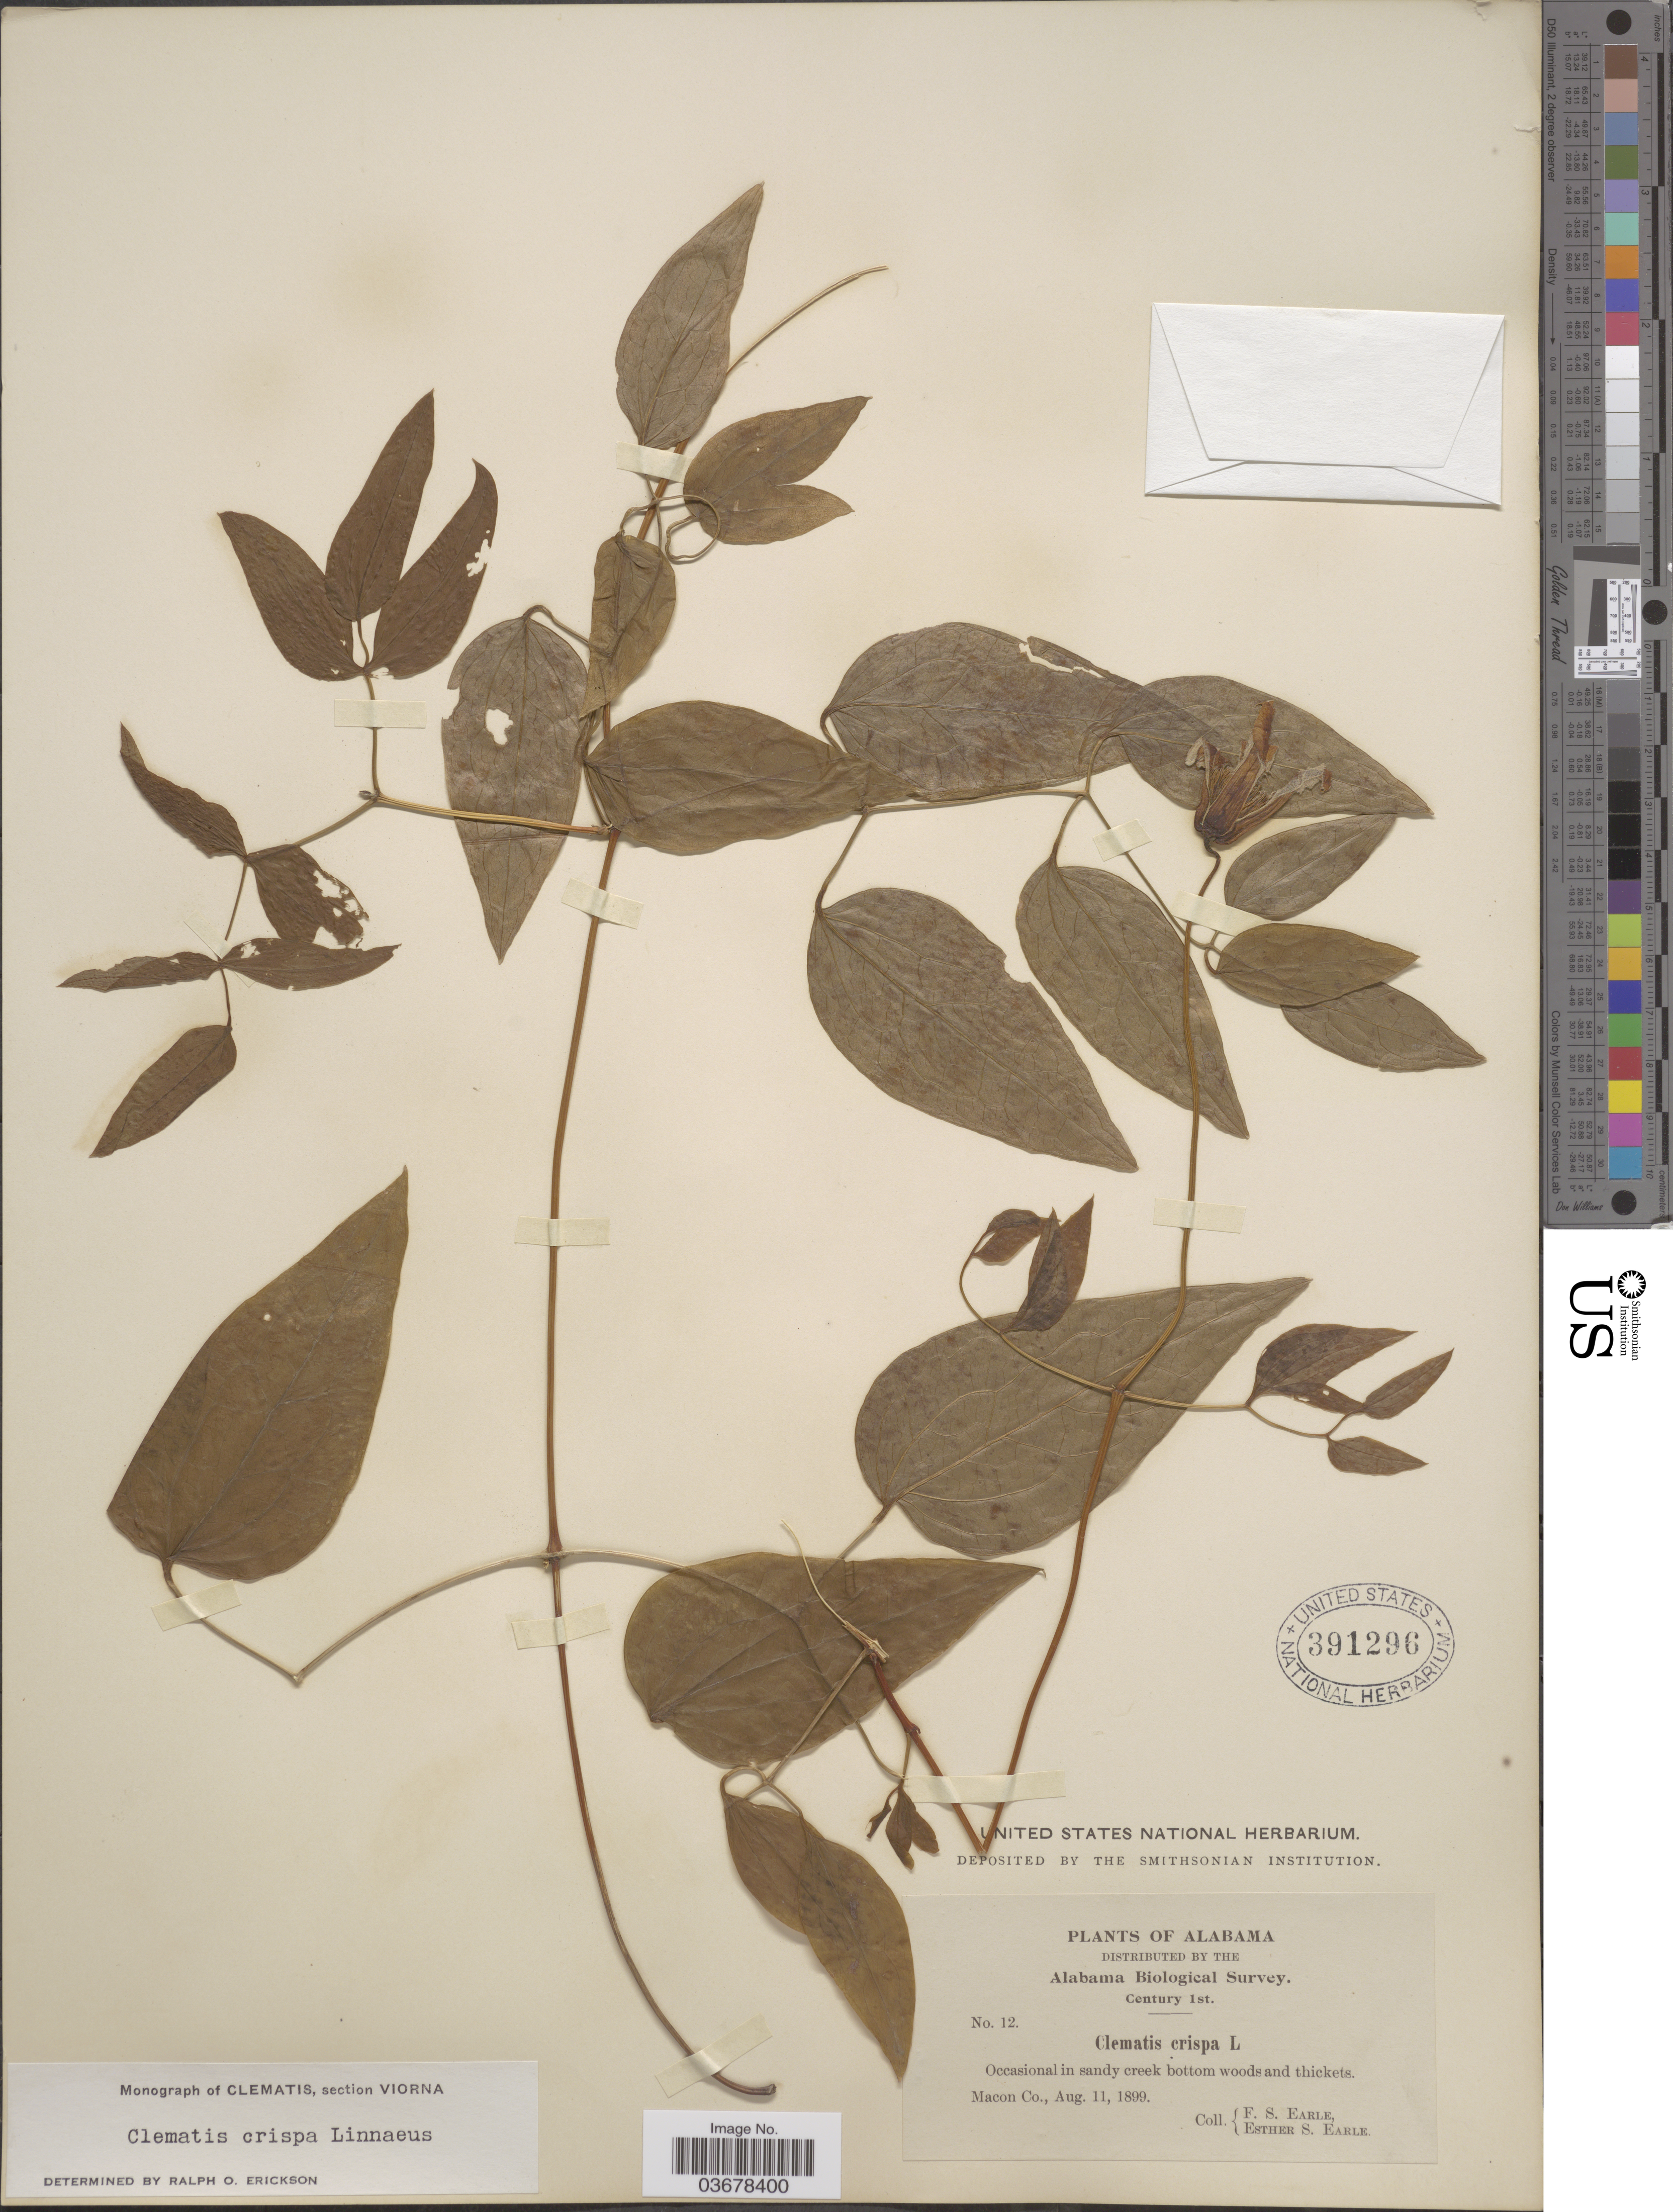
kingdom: Plantae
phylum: Tracheophyta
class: Magnoliopsida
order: Ranunculales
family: Ranunculaceae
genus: Clematis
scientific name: Clematis viorna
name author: L.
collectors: F. S. Earle & E. S. Earle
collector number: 12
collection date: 1899-08-11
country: United States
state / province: Alabama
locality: Occasional in sandy creek bottom woods and thickets. Macon Co.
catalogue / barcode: US 391296